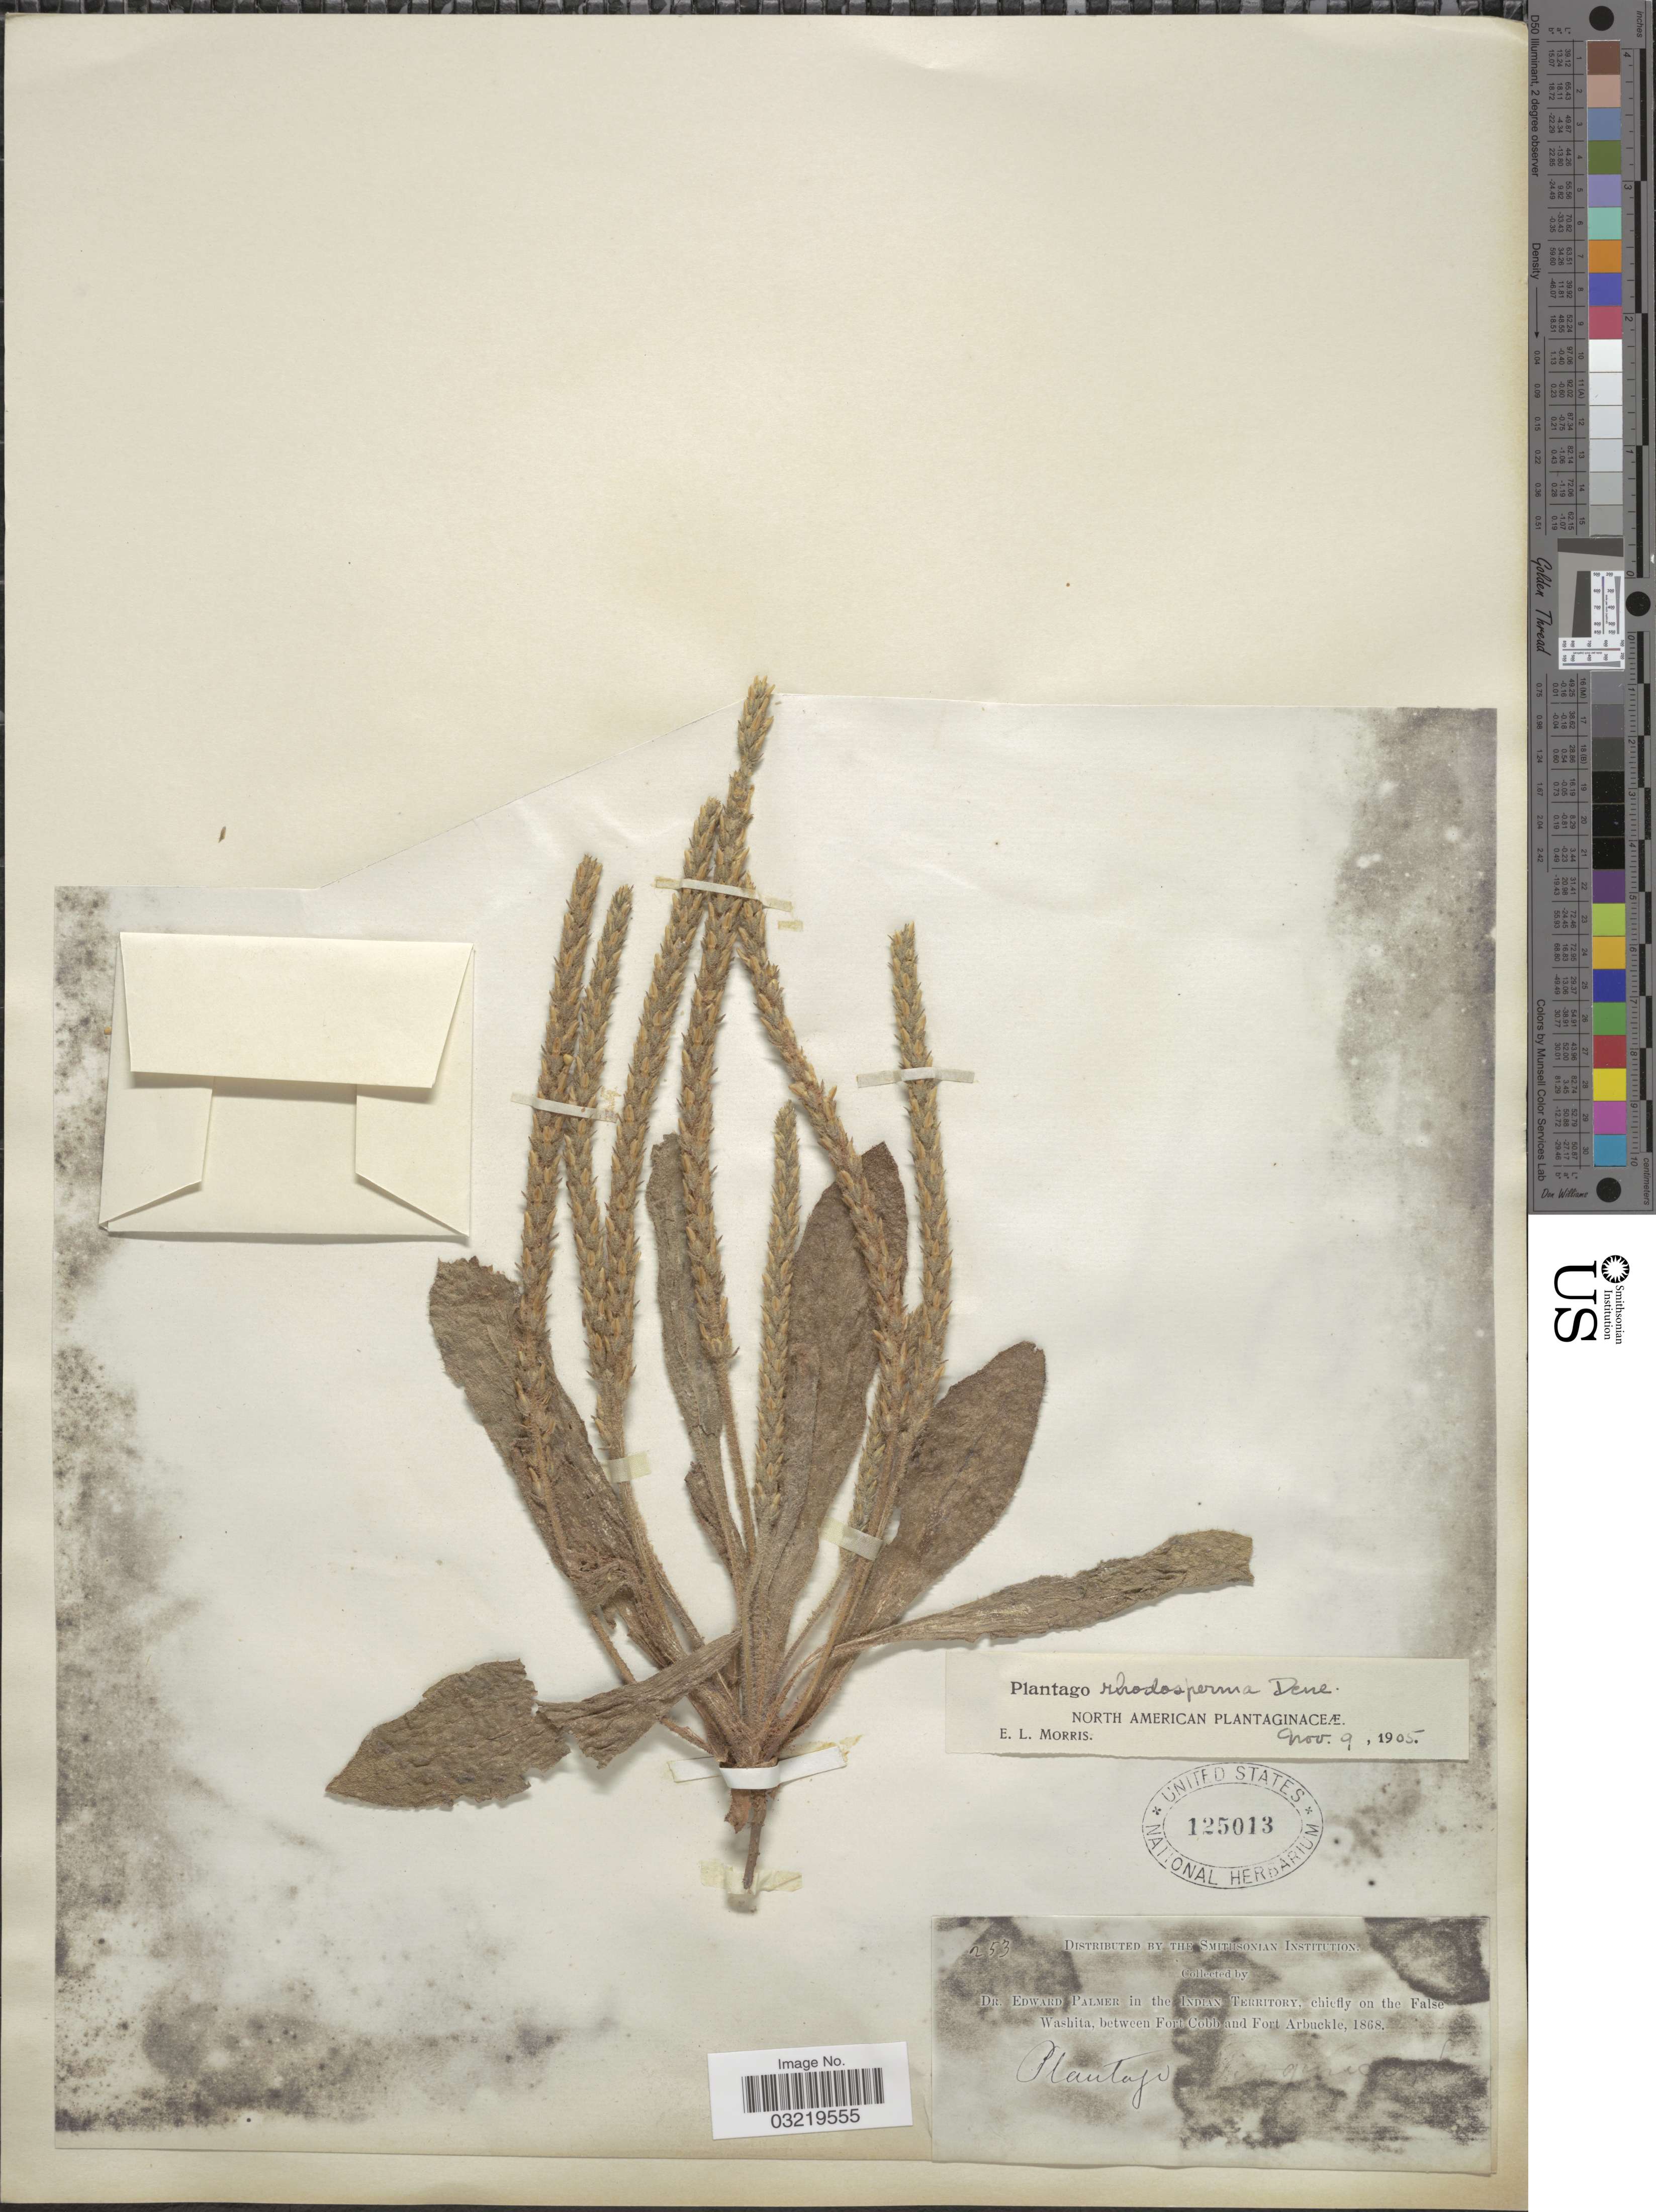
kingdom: Plantae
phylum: Tracheophyta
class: Magnoliopsida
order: Lamiales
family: Plantaginaceae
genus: Plantago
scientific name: Plantago rhodosperma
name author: Decne.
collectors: E. Palmer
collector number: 53*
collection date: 1868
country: United States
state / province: Oklahoma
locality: In the Indian Territory, chiefly on the False Washita, between Fort Cobb and Fort Arbuckle.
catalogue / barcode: US 125013